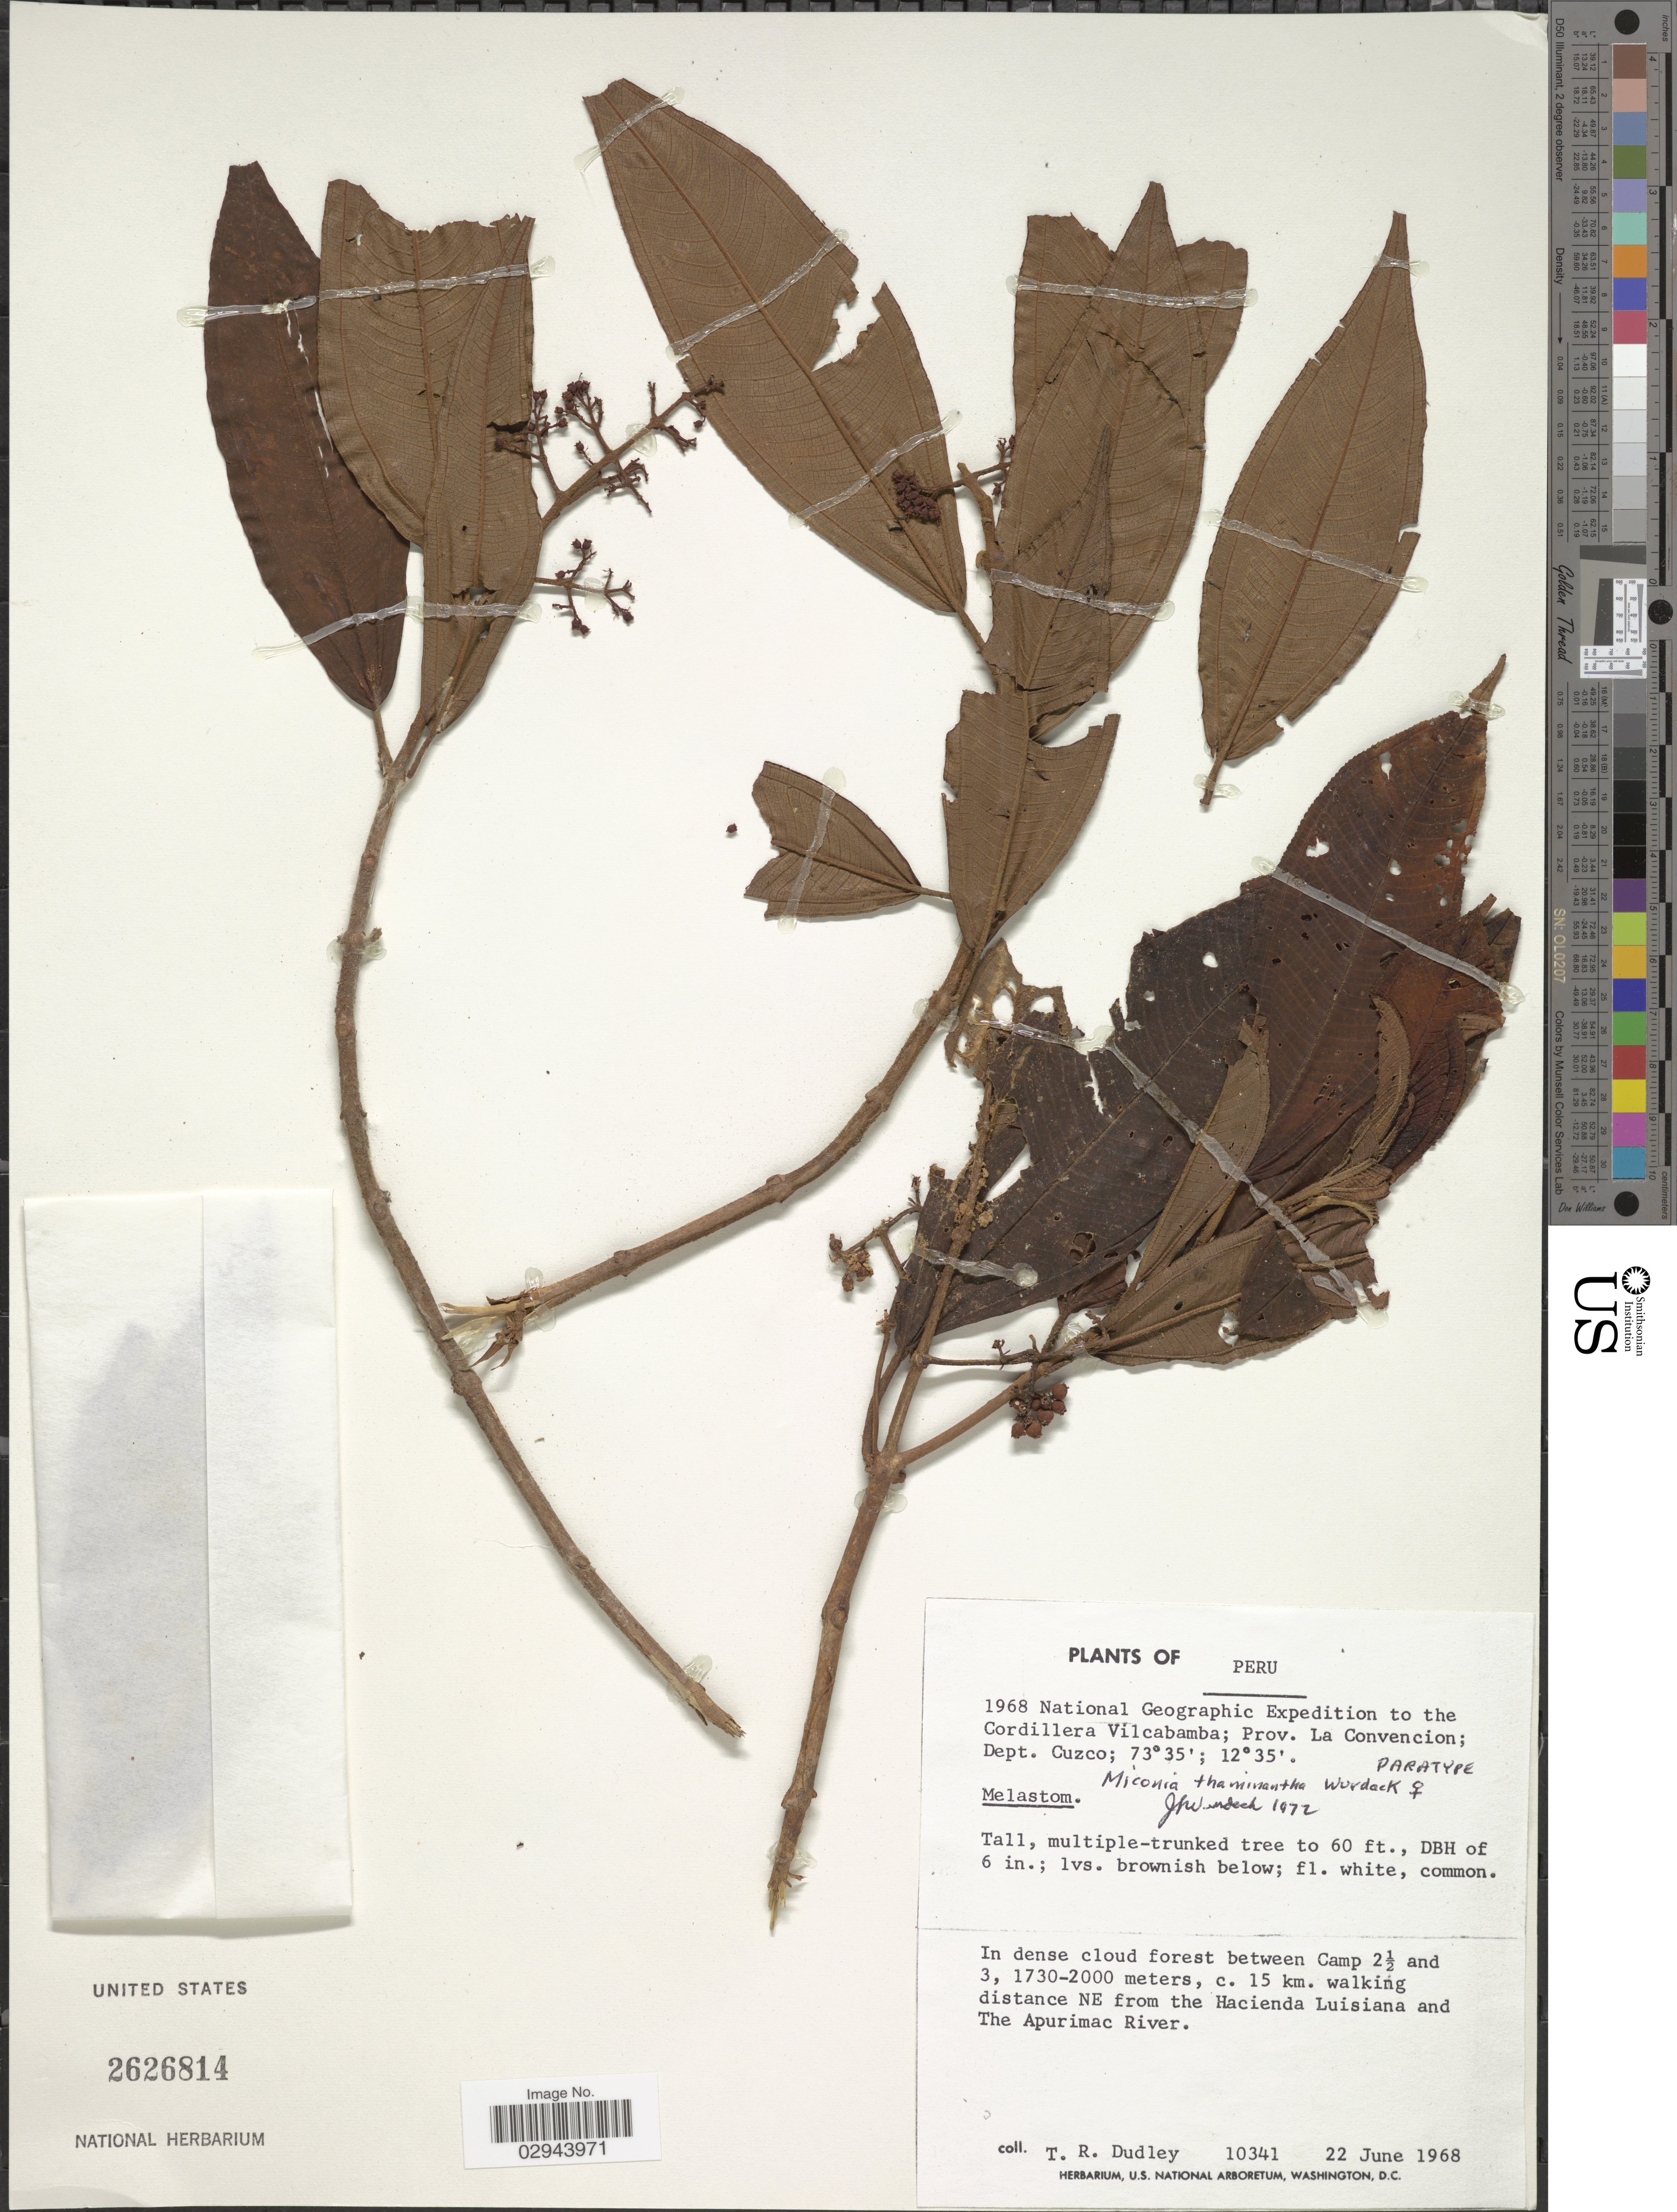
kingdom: Plantae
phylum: Tracheophyta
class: Magnoliopsida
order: Myrtales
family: Melastomataceae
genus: Miconia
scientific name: Miconia thaminantha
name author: Wurdack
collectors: T. R. Dudley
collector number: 10341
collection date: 1968-06-22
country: Peru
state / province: Cusco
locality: Cordillera Vilcabamba, Prov. La Convencion, Dept. Cuzco, in dense cloud forest between Camp 2 1/2 and 3, c. 15 km. walking distance NE from the Hacienda Luisiana and The Apurimac River.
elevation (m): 1730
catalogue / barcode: US 2626814